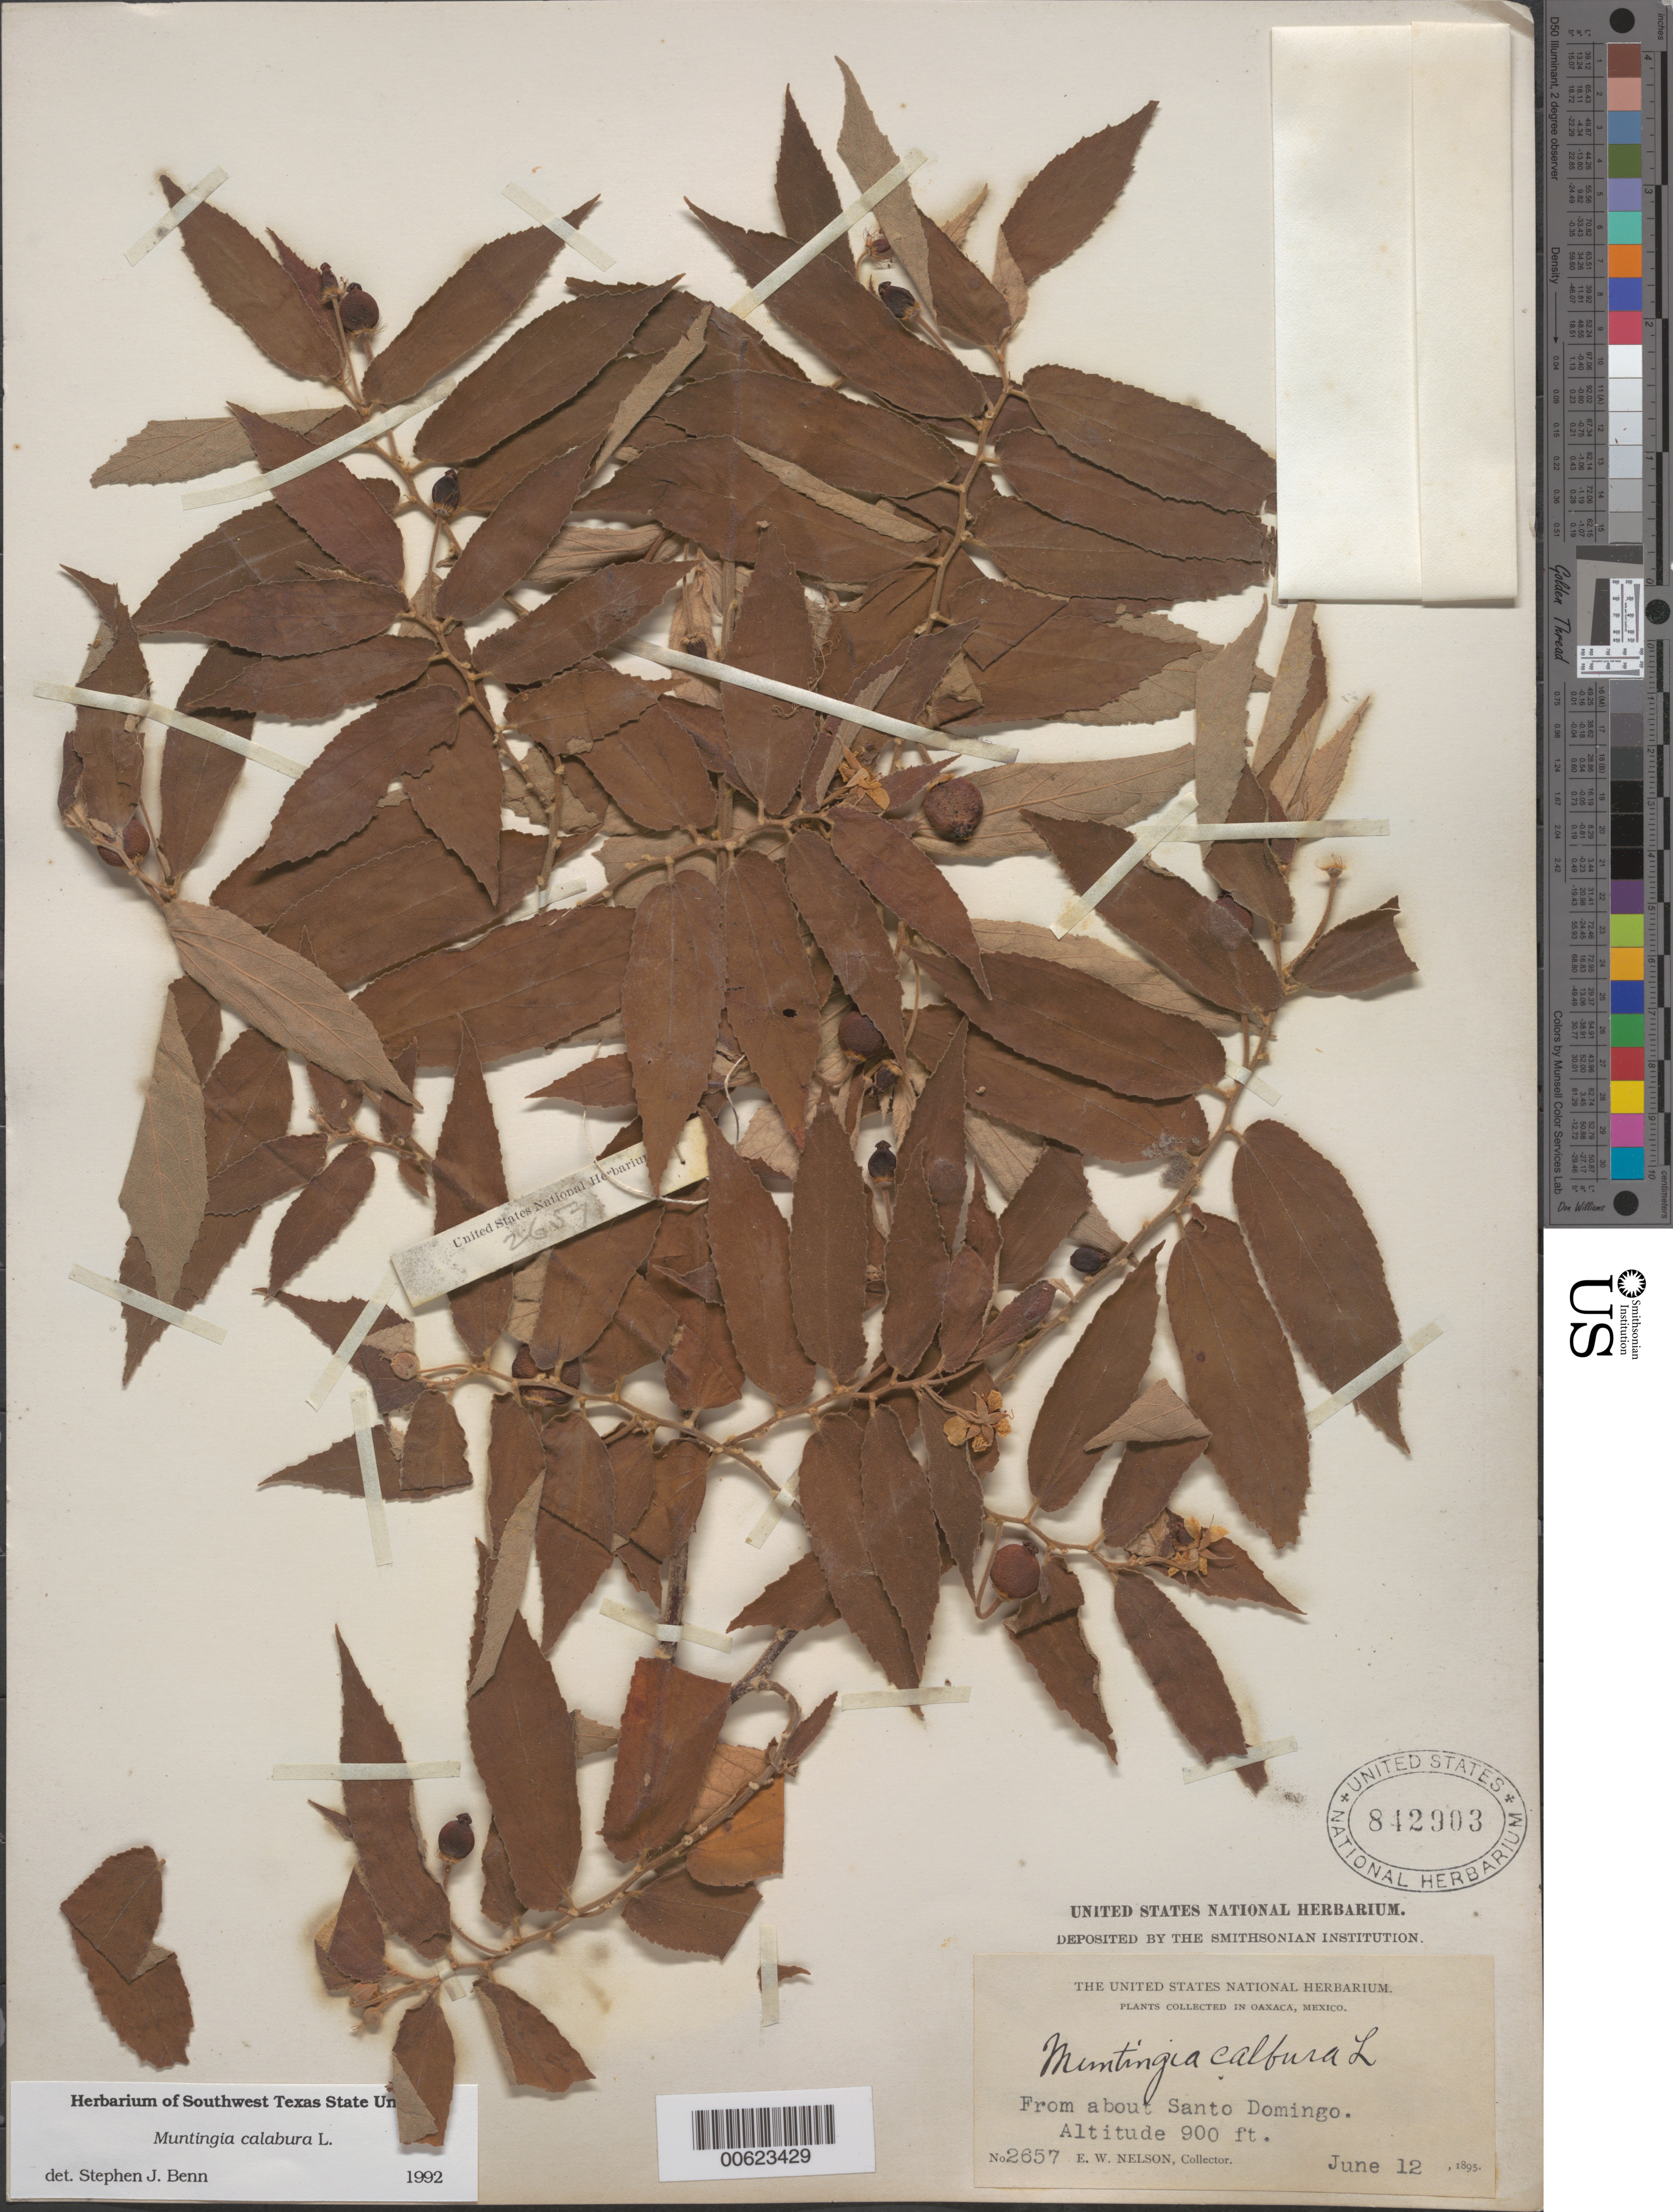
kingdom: Plantae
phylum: Tracheophyta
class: Magnoliopsida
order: Malvales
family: Muntingiaceae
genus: Muntingia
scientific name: Muntingia calabura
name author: L.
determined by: Benn, S. J.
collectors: E. W. Nelson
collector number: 2657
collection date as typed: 12 Jun 1895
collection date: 1895-06-12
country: Dominican Republic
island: Hispaniola Island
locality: From about Santo Domingo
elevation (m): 274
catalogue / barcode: US 842903